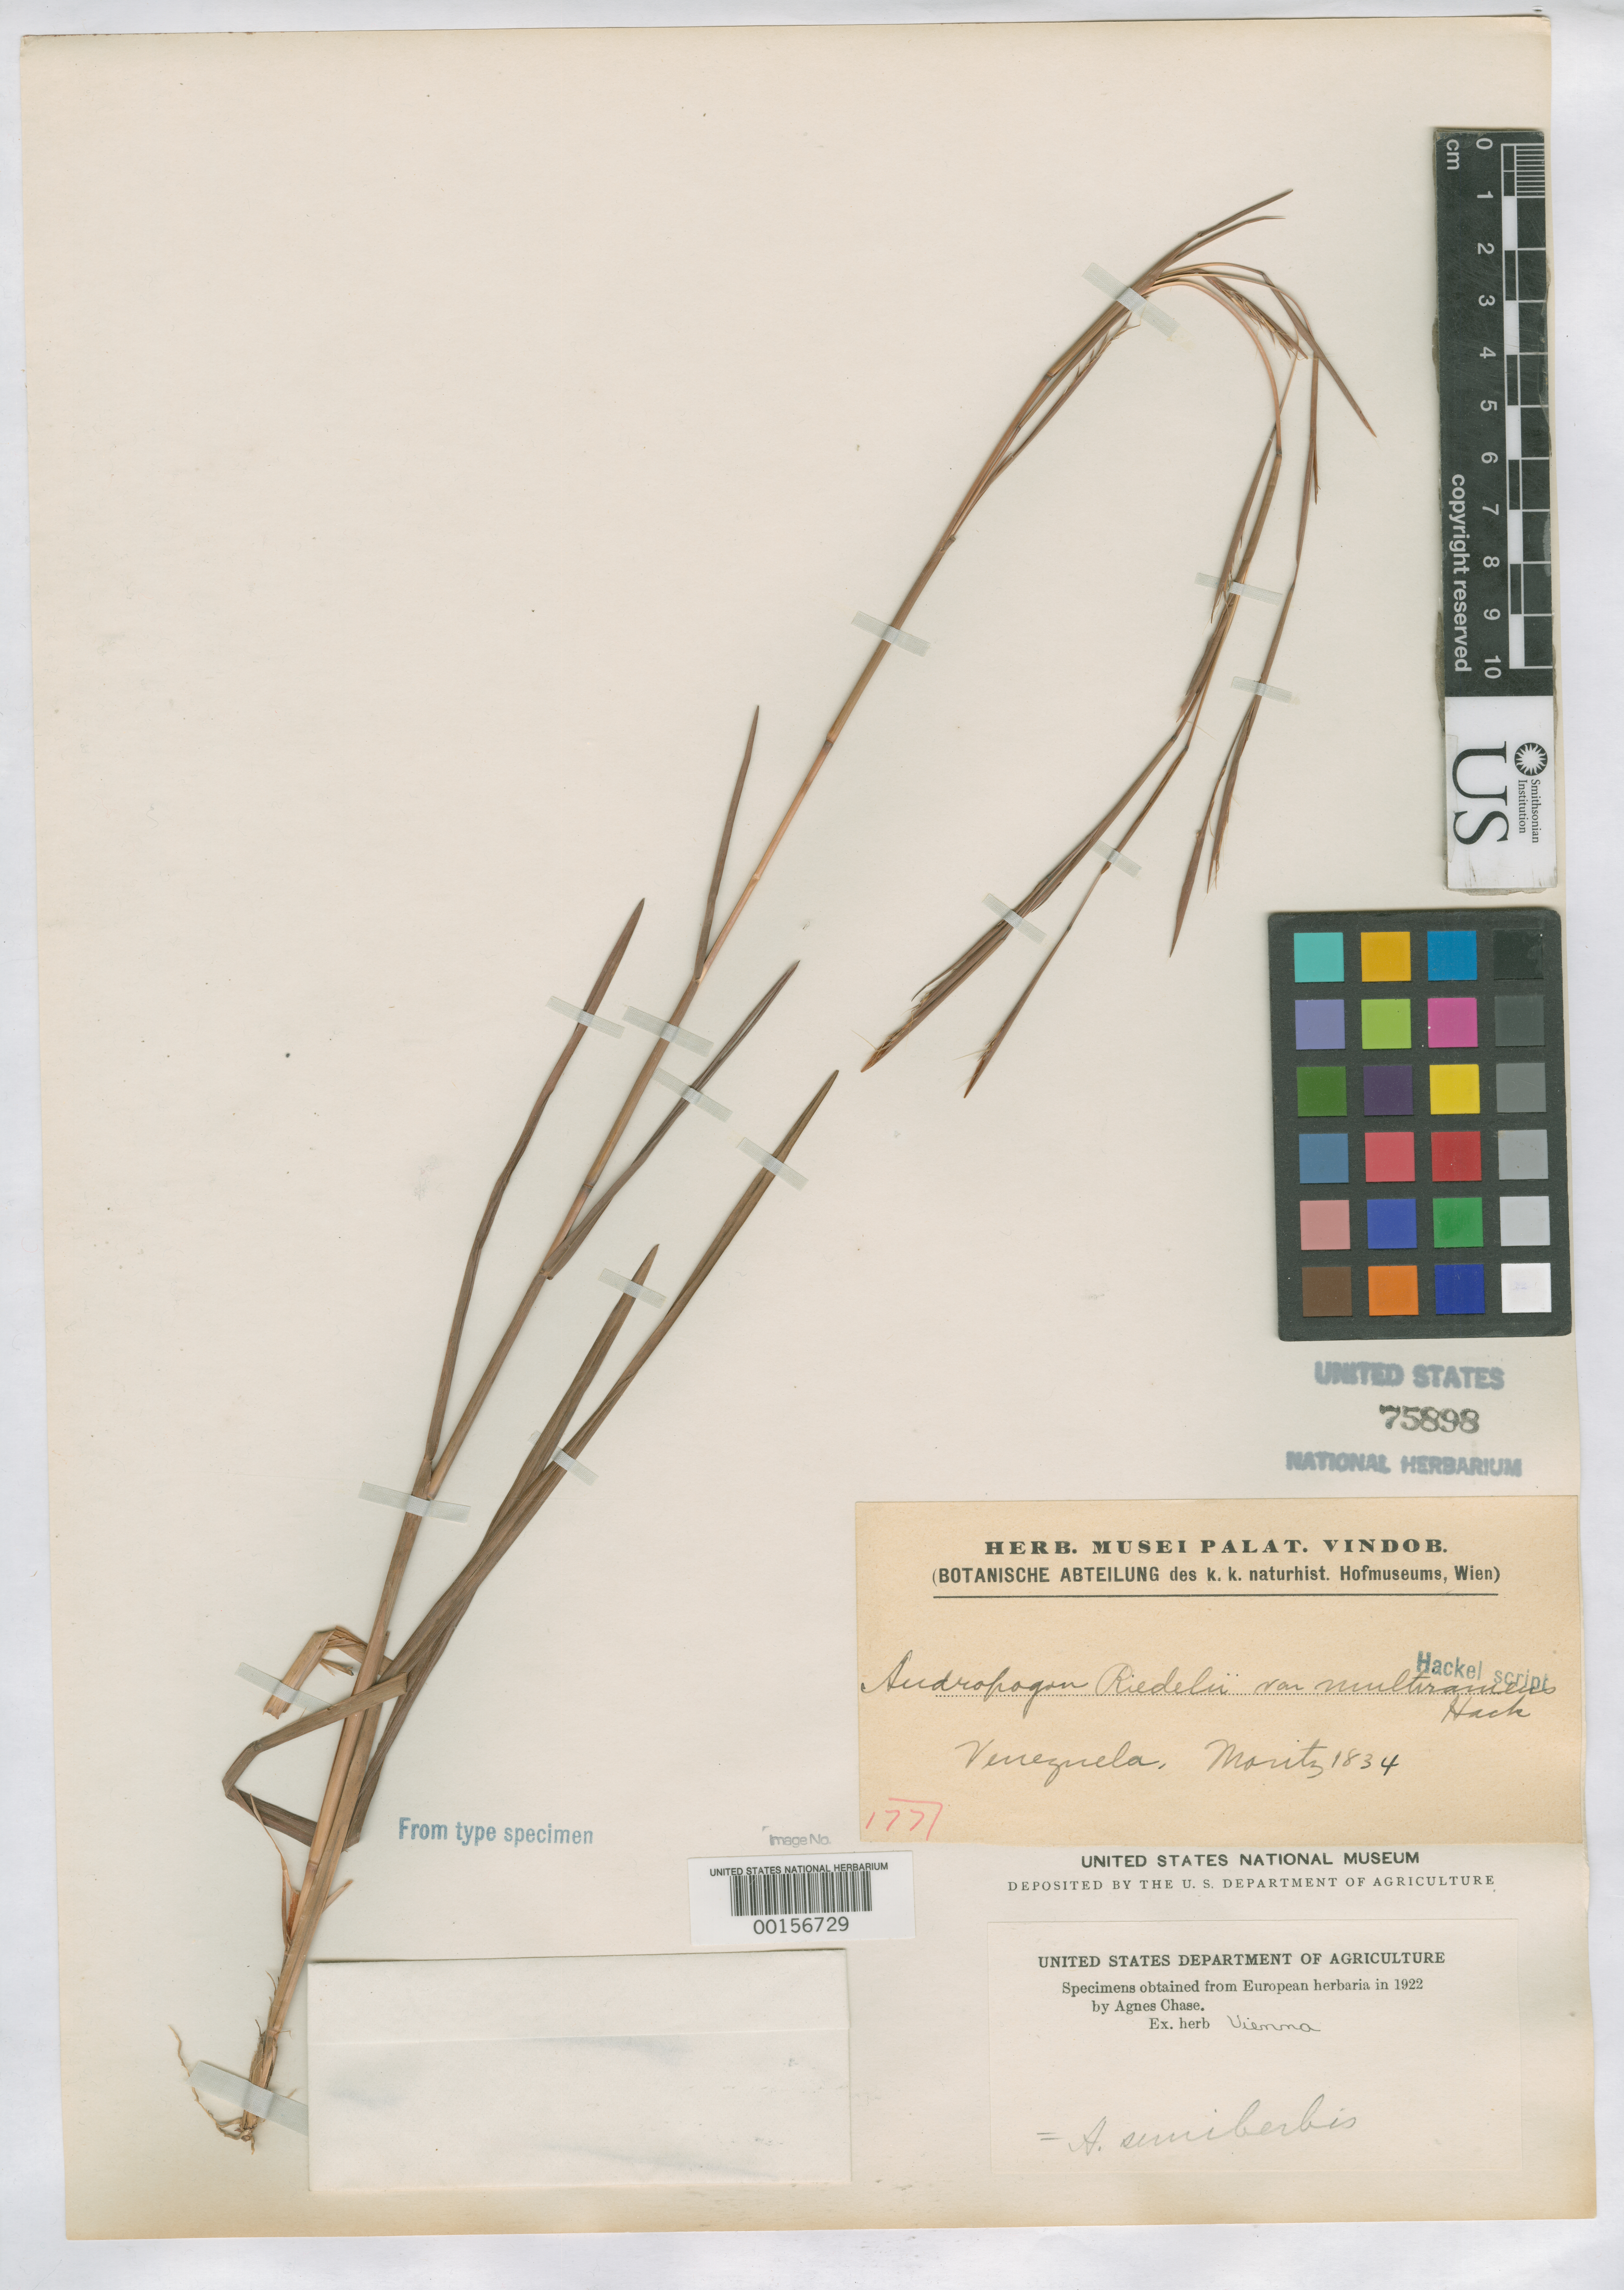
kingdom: Plantae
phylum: Tracheophyta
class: Liliopsida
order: Poales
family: Poaceae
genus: Andropogon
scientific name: Andropogon riedelii var. multirameus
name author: Hack. in A. DC.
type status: Type Fragment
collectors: Moritz, --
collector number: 1834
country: Venezuela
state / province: Mérida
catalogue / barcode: US 75898